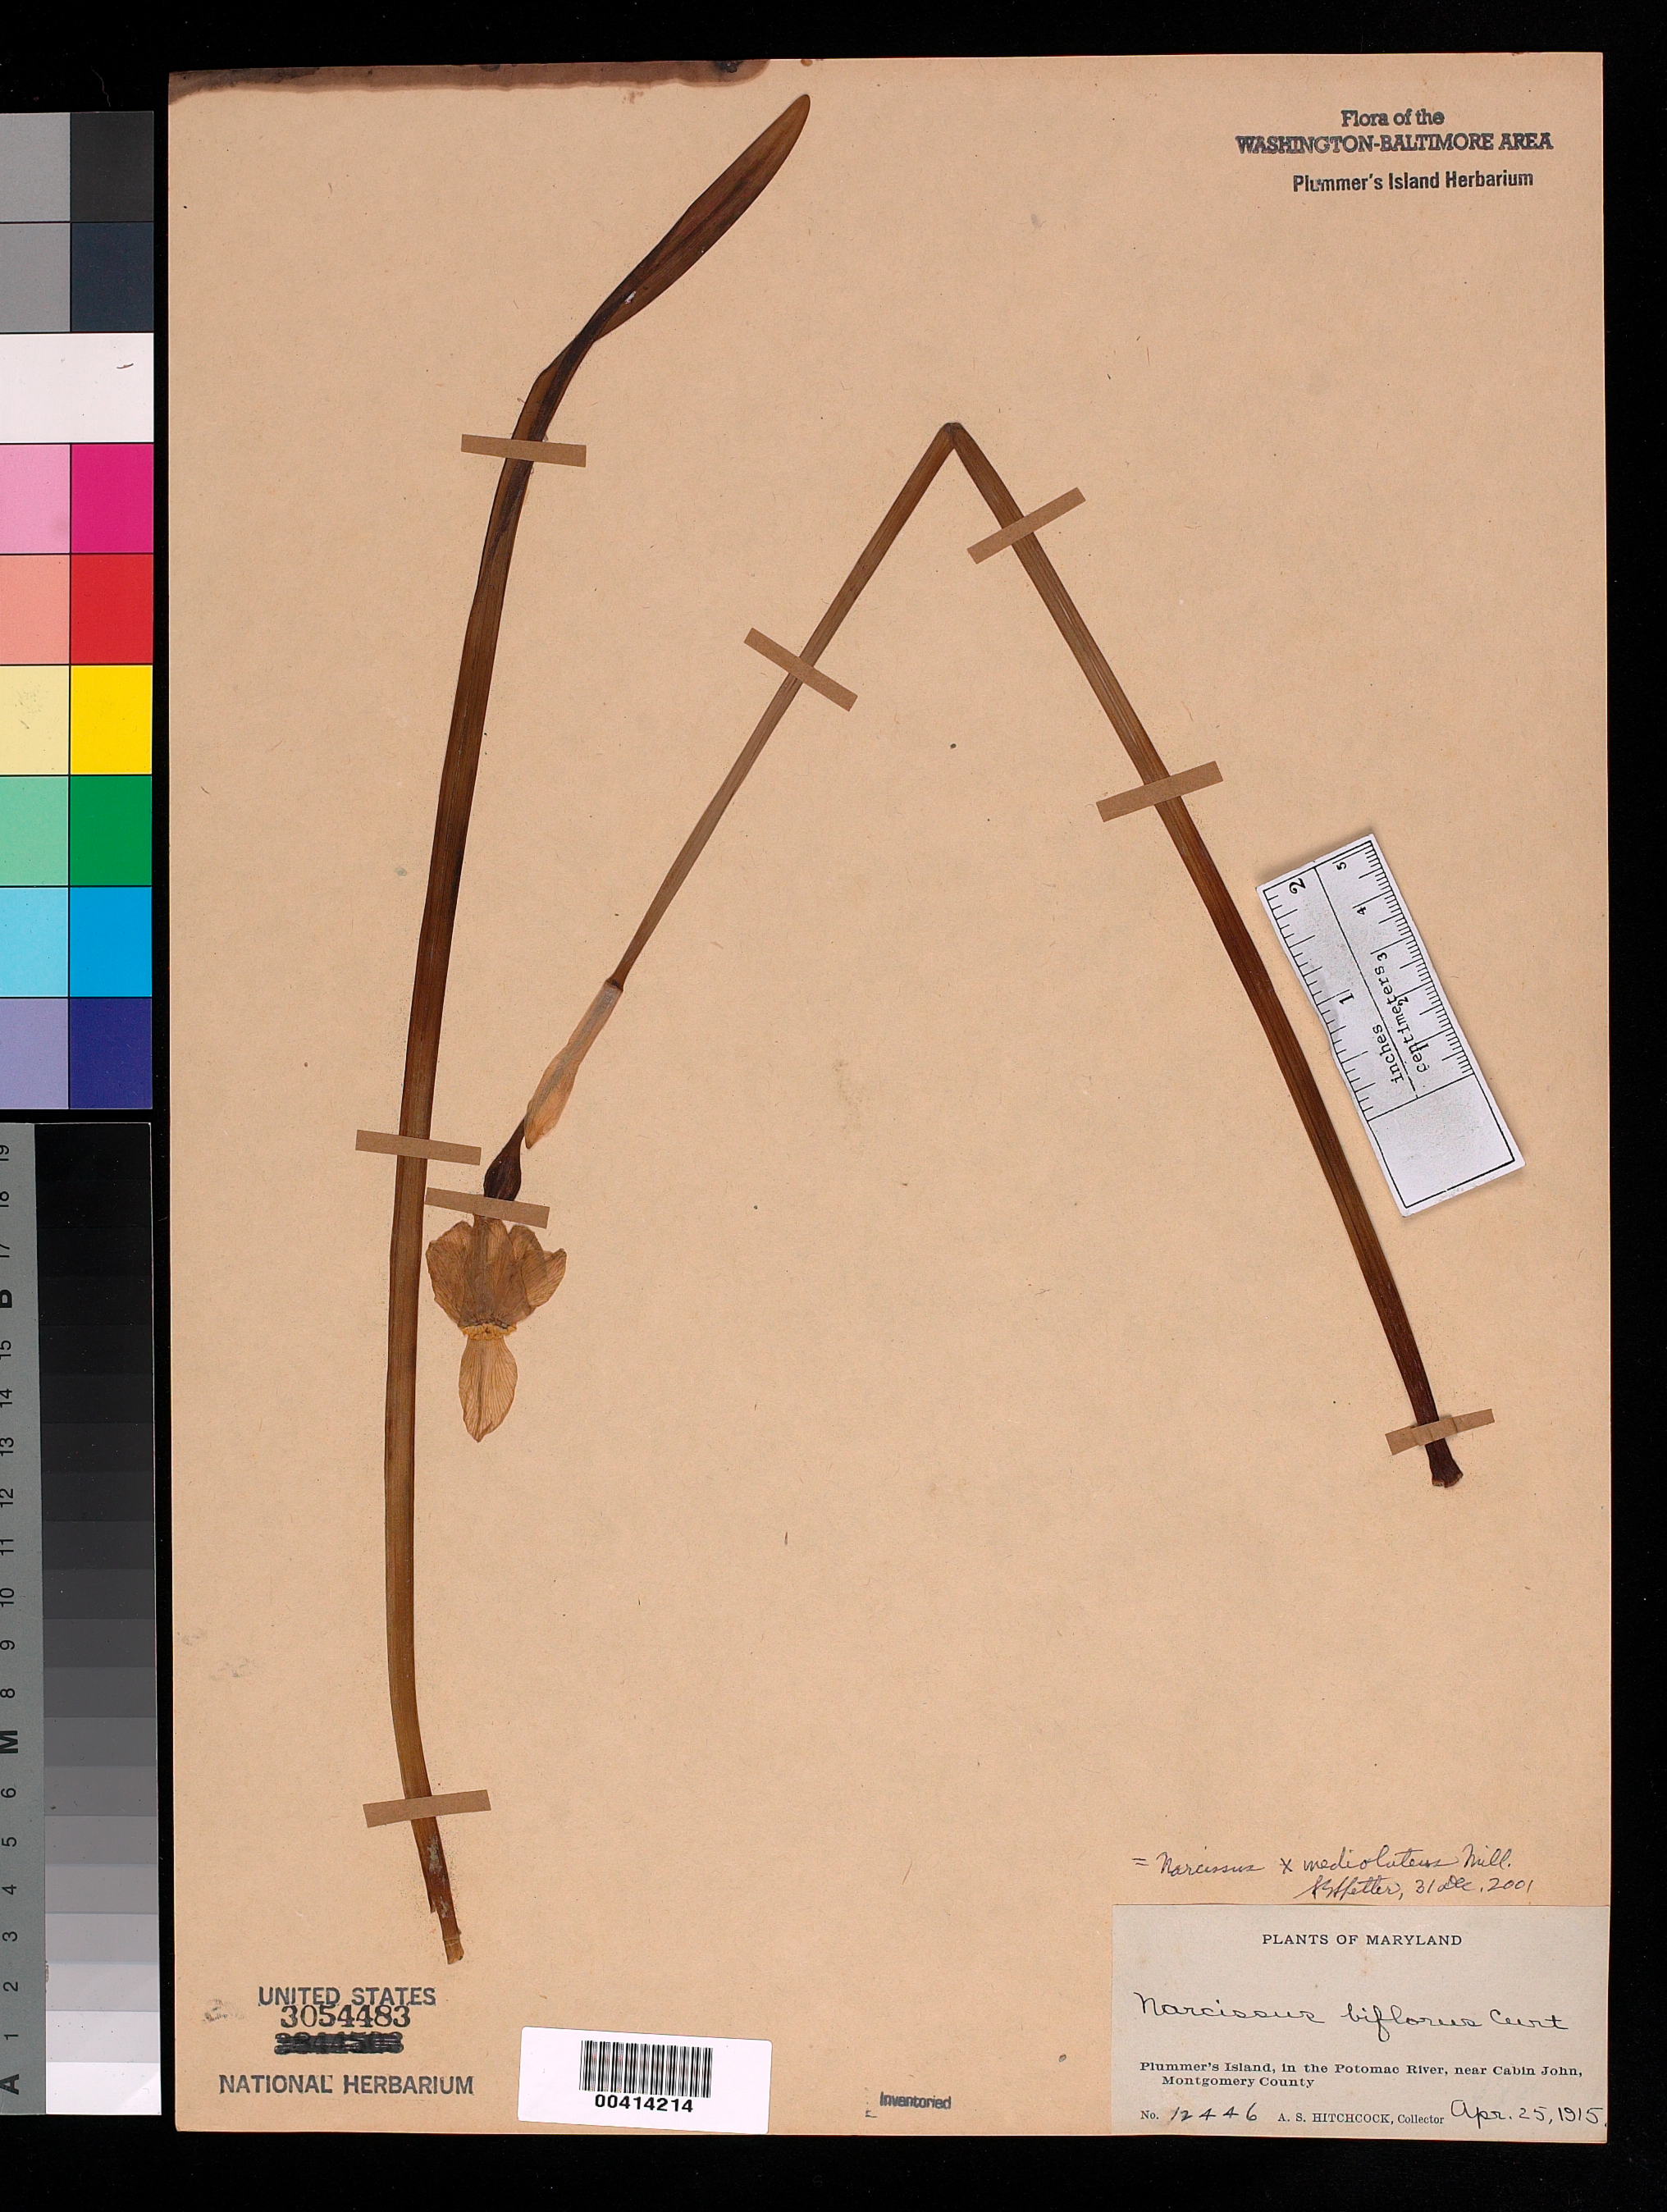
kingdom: Plantae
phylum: Tracheophyta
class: Liliopsida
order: Asparagales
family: Amaryllidaceae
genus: Narcissus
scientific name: Narcissus x medioluteus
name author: Mill.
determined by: Shetler, Stanwyn G., (US), NMNH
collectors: A. S. Hitchcock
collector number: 12446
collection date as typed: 25 Apr 1915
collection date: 1915-04-25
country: United States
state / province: Maryland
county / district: Montgomery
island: Plummers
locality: Plummer's Island C. & O. Canal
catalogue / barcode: US 3054483